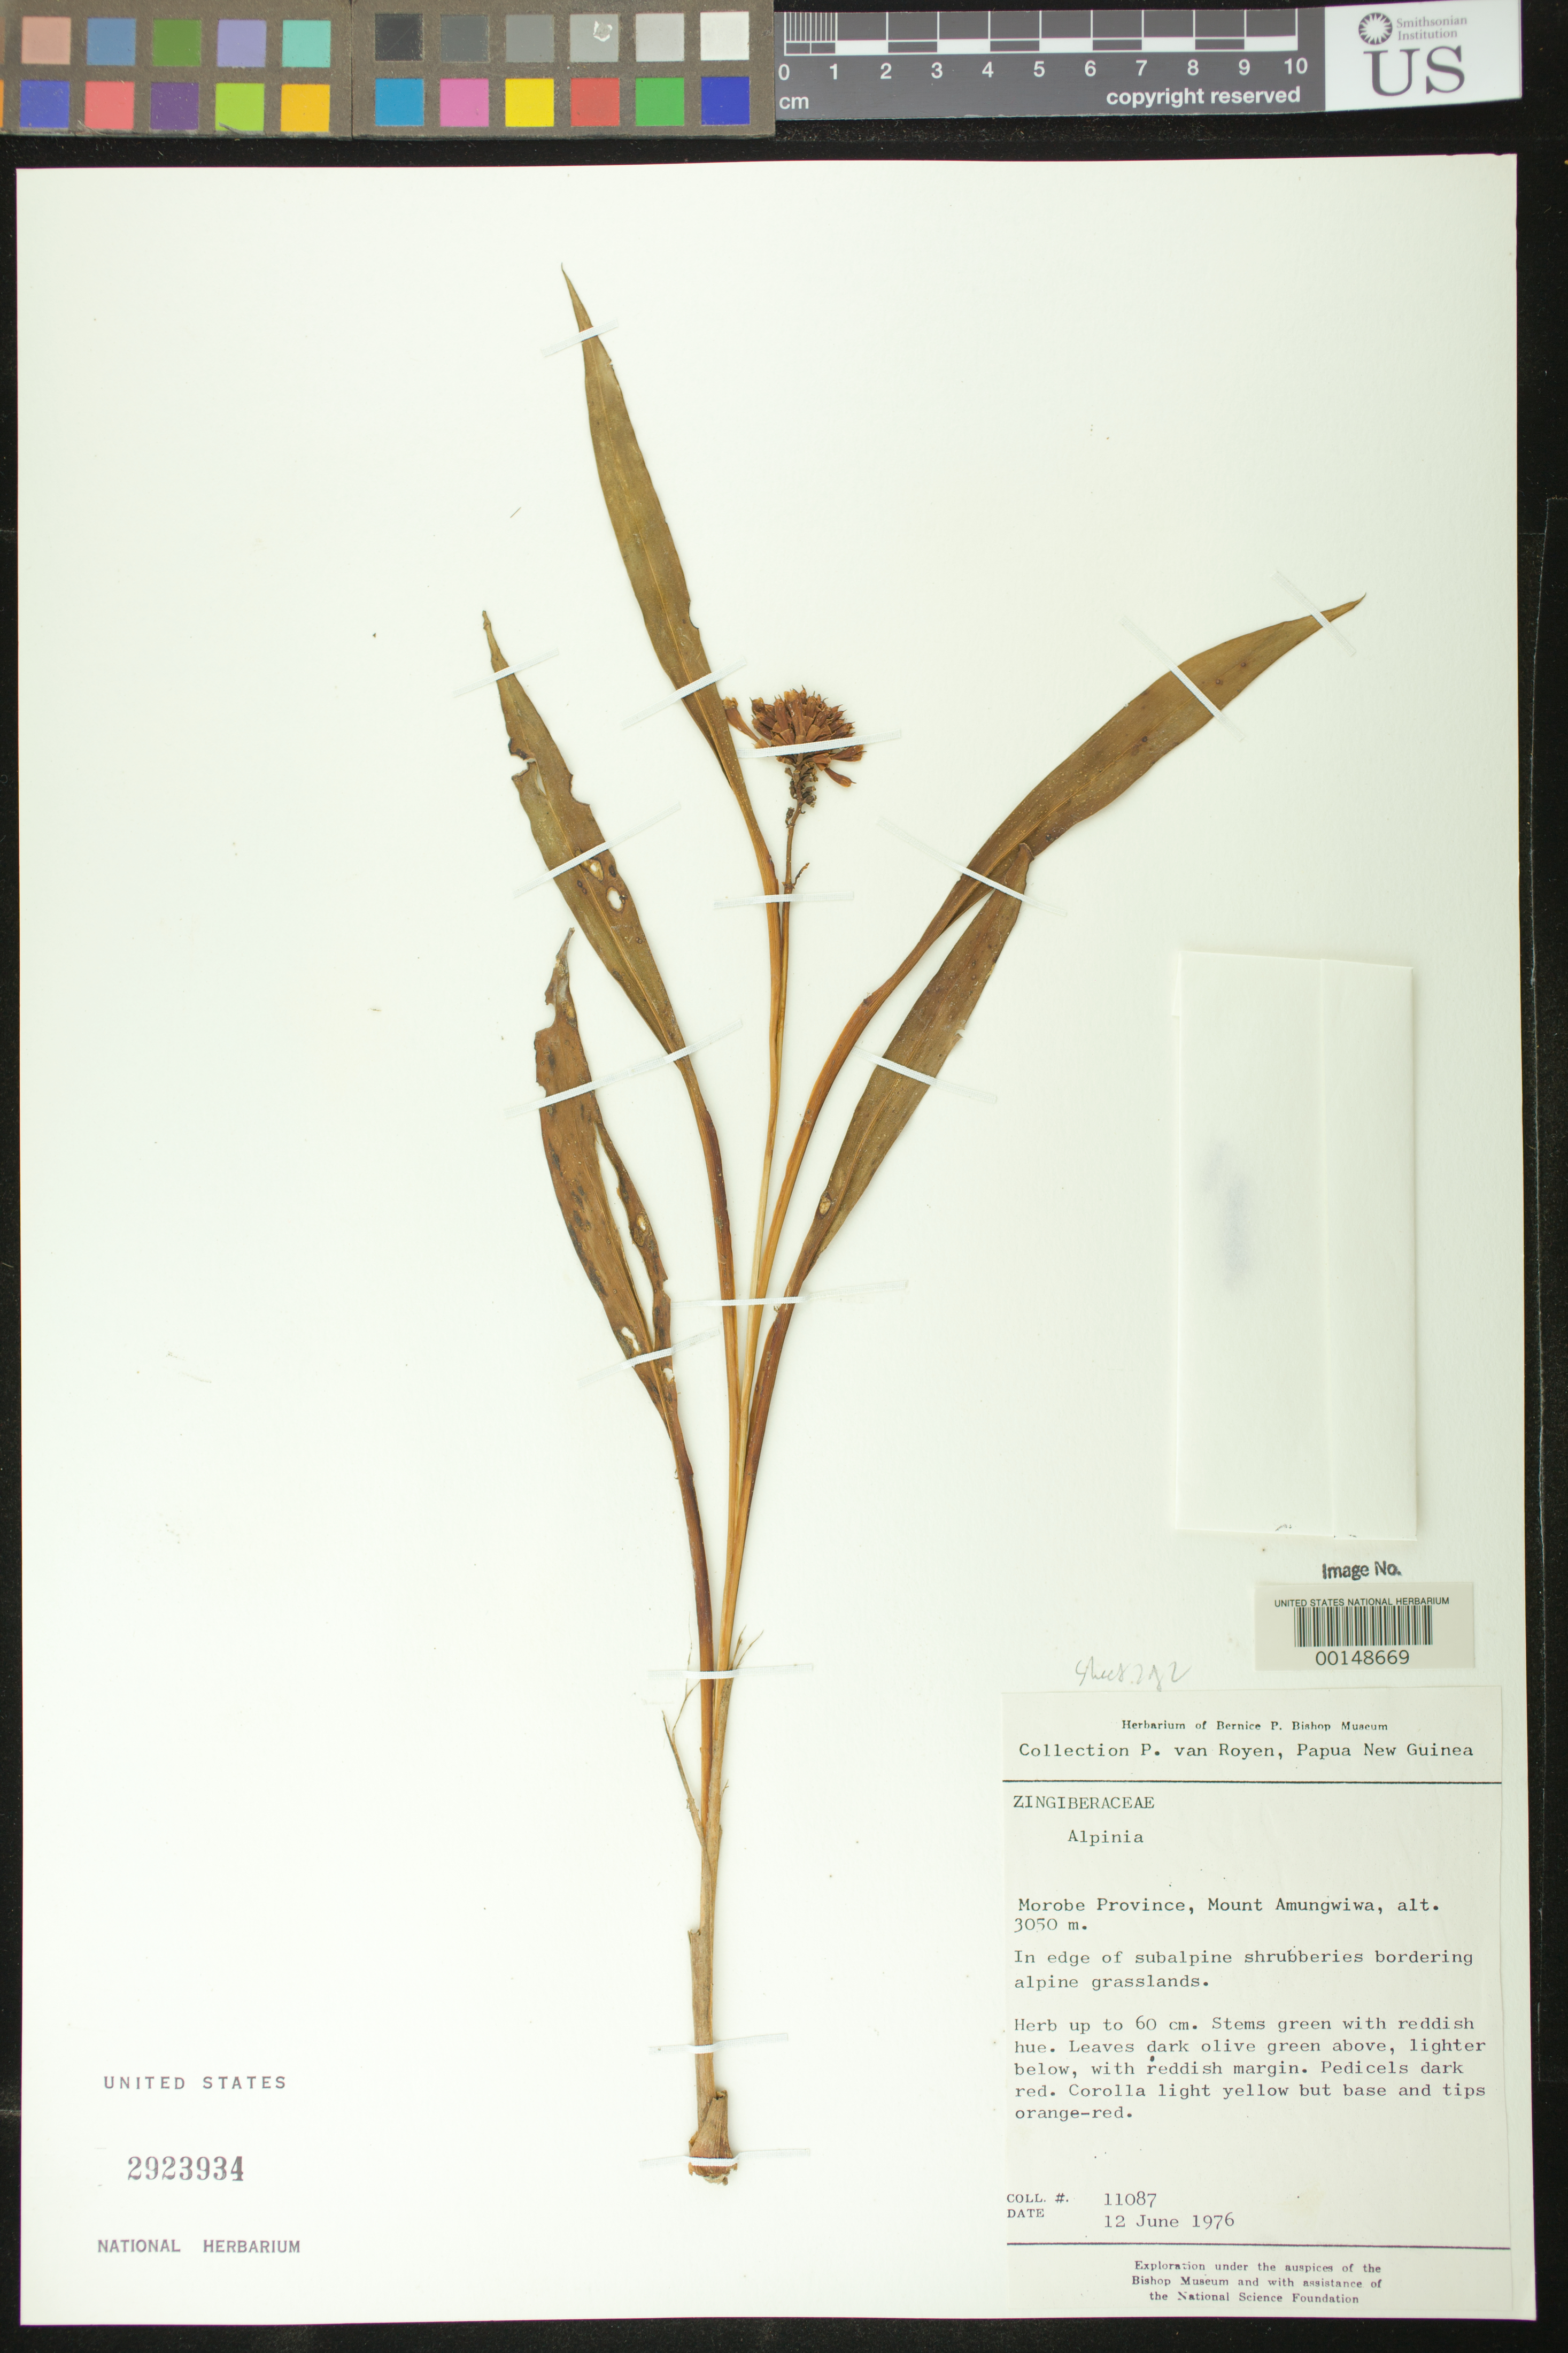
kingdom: Plantae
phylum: Tracheophyta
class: Liliopsida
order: Zingiberales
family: Zingiberaceae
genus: Alpinia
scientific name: Alpinia sp.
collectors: P. van Royen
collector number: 11087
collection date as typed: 12 Jun 1976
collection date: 1976-06-12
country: Papua New Guinea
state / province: Morobe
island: New Guinea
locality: Morobe province, mount amungwiwa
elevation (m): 3050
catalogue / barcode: US 2923934